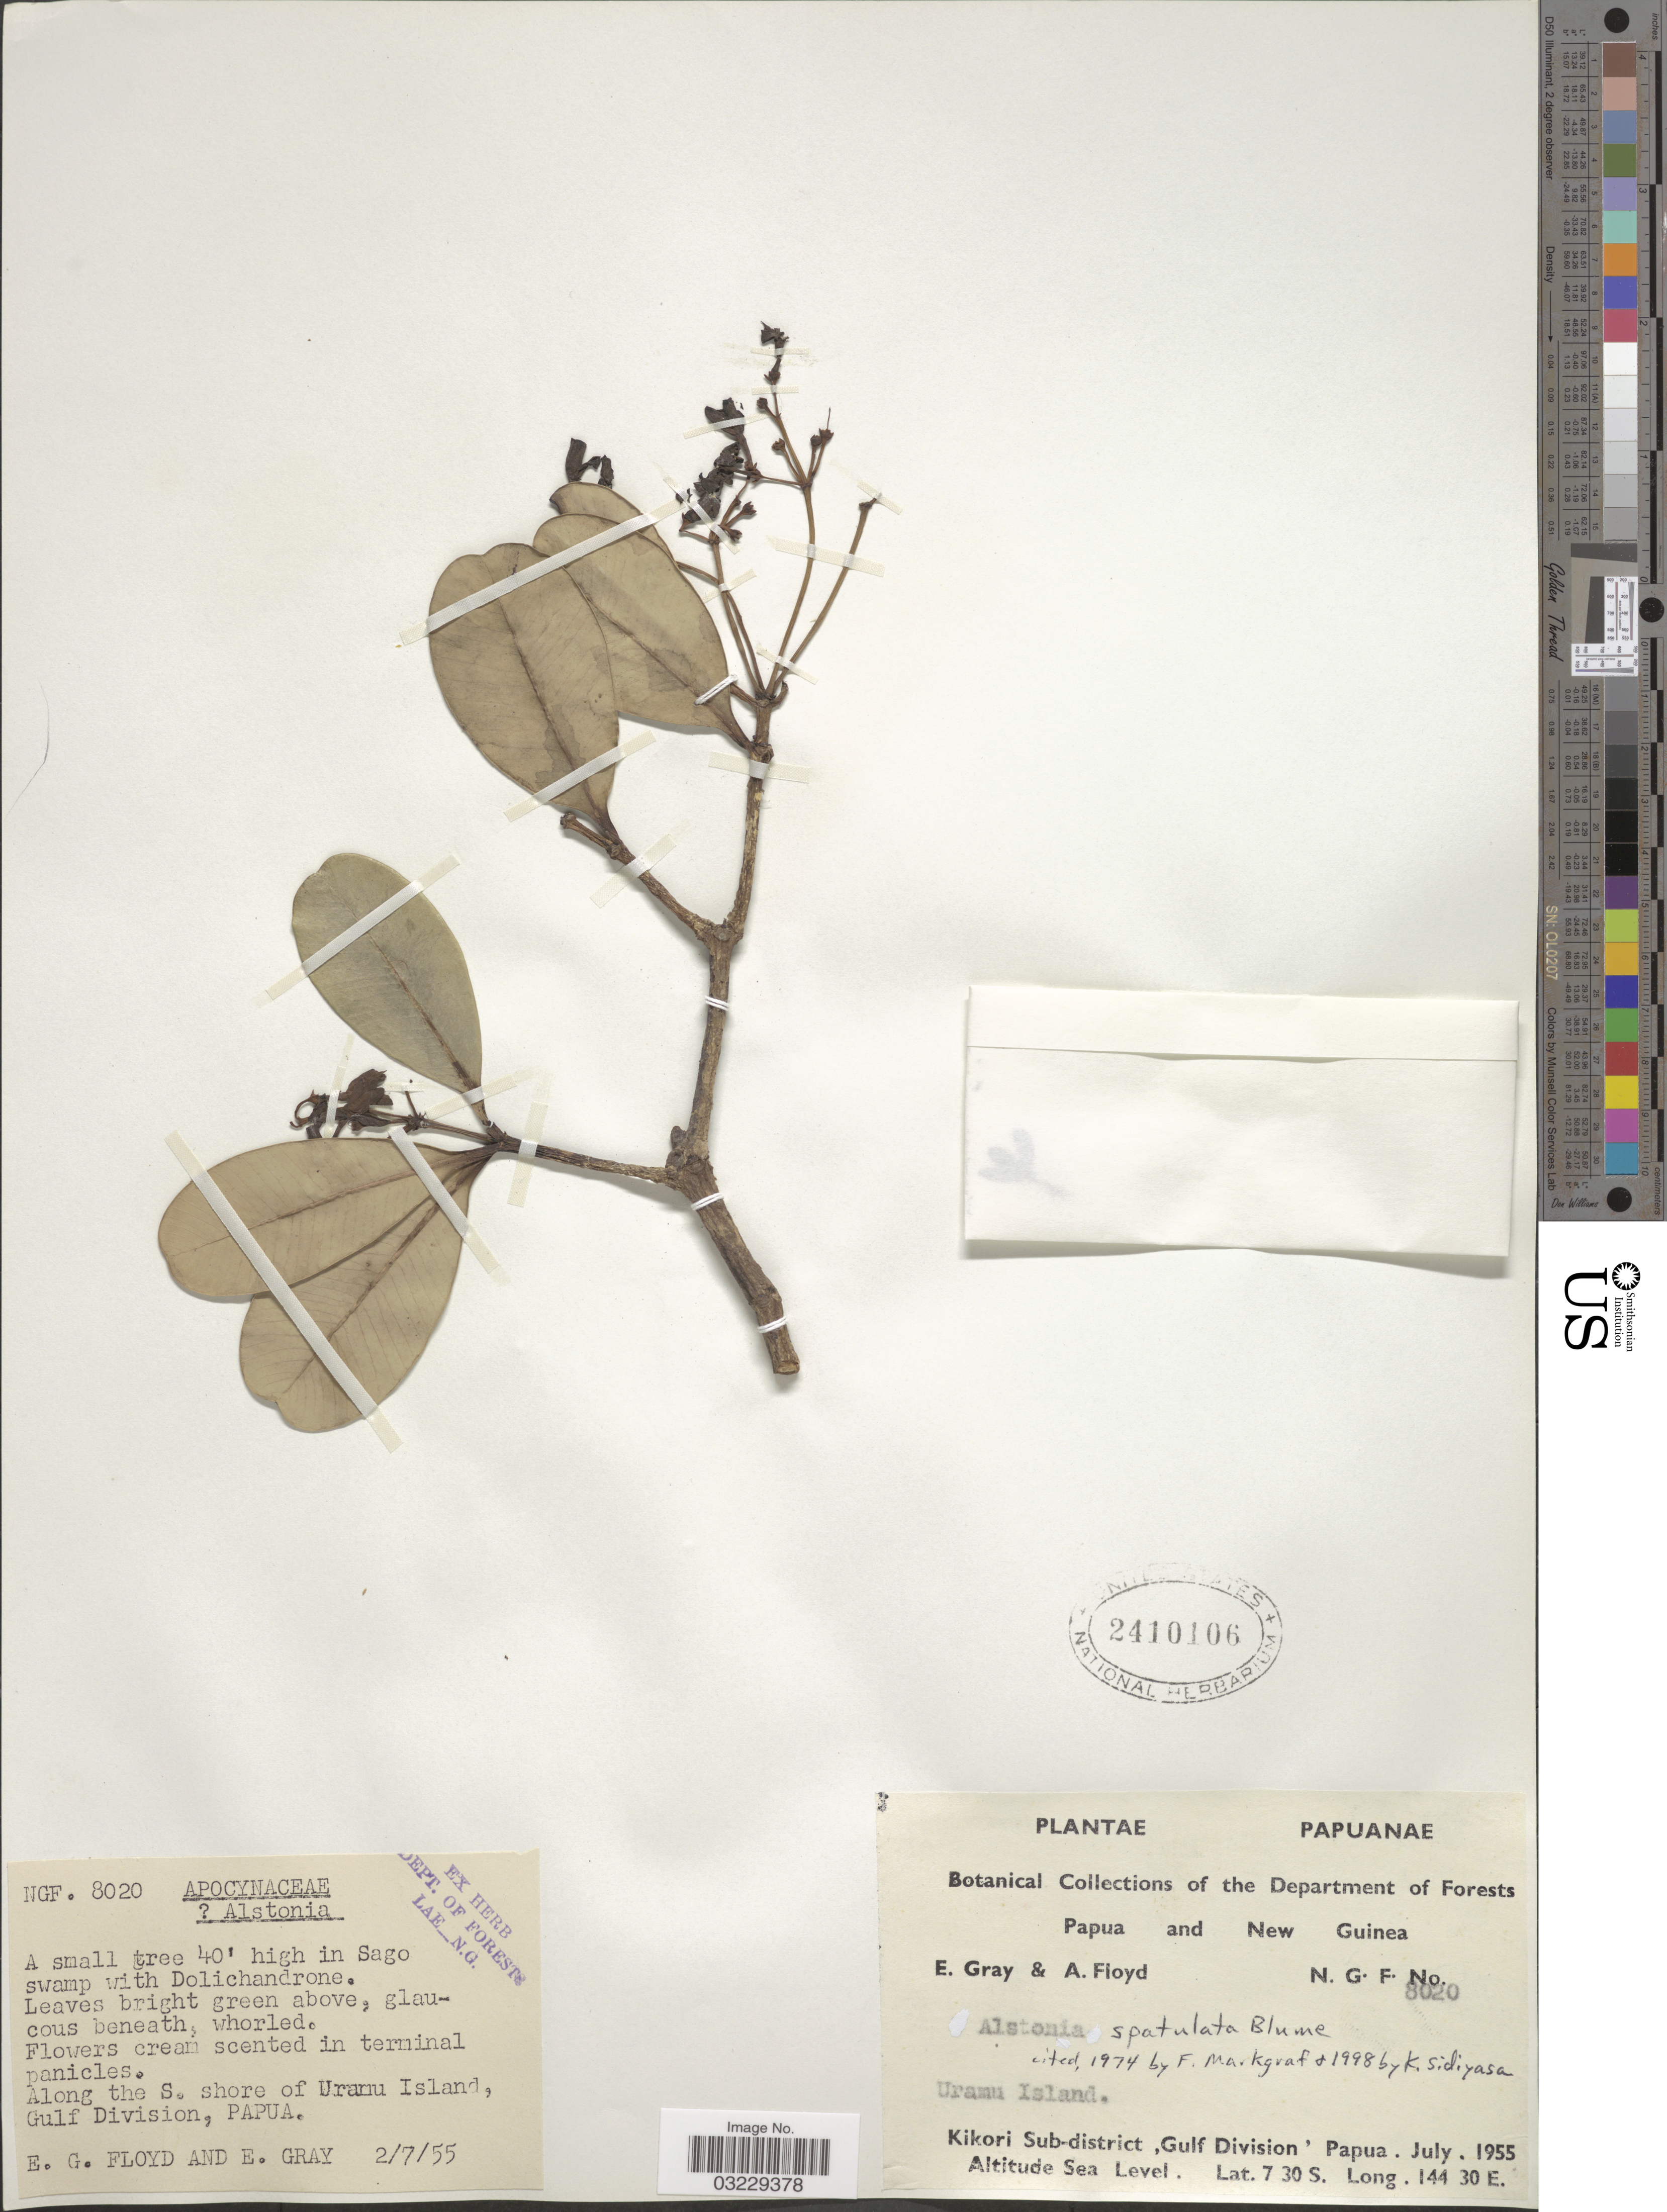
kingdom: Plantae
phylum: Tracheophyta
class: Magnoliopsida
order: Gentianales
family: Apocynaceae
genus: Alstonia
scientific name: Alstonia spathulata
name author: Blume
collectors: E. C. G. Gray & A. G. Floyd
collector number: NGF 8020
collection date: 1955-07-02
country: Papua New Guinea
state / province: Gulf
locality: Papua and New Guinea. Along the S. shore of Uramu Island, Gulf Division, Papua. Kikori Sub-district.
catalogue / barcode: US 2410106